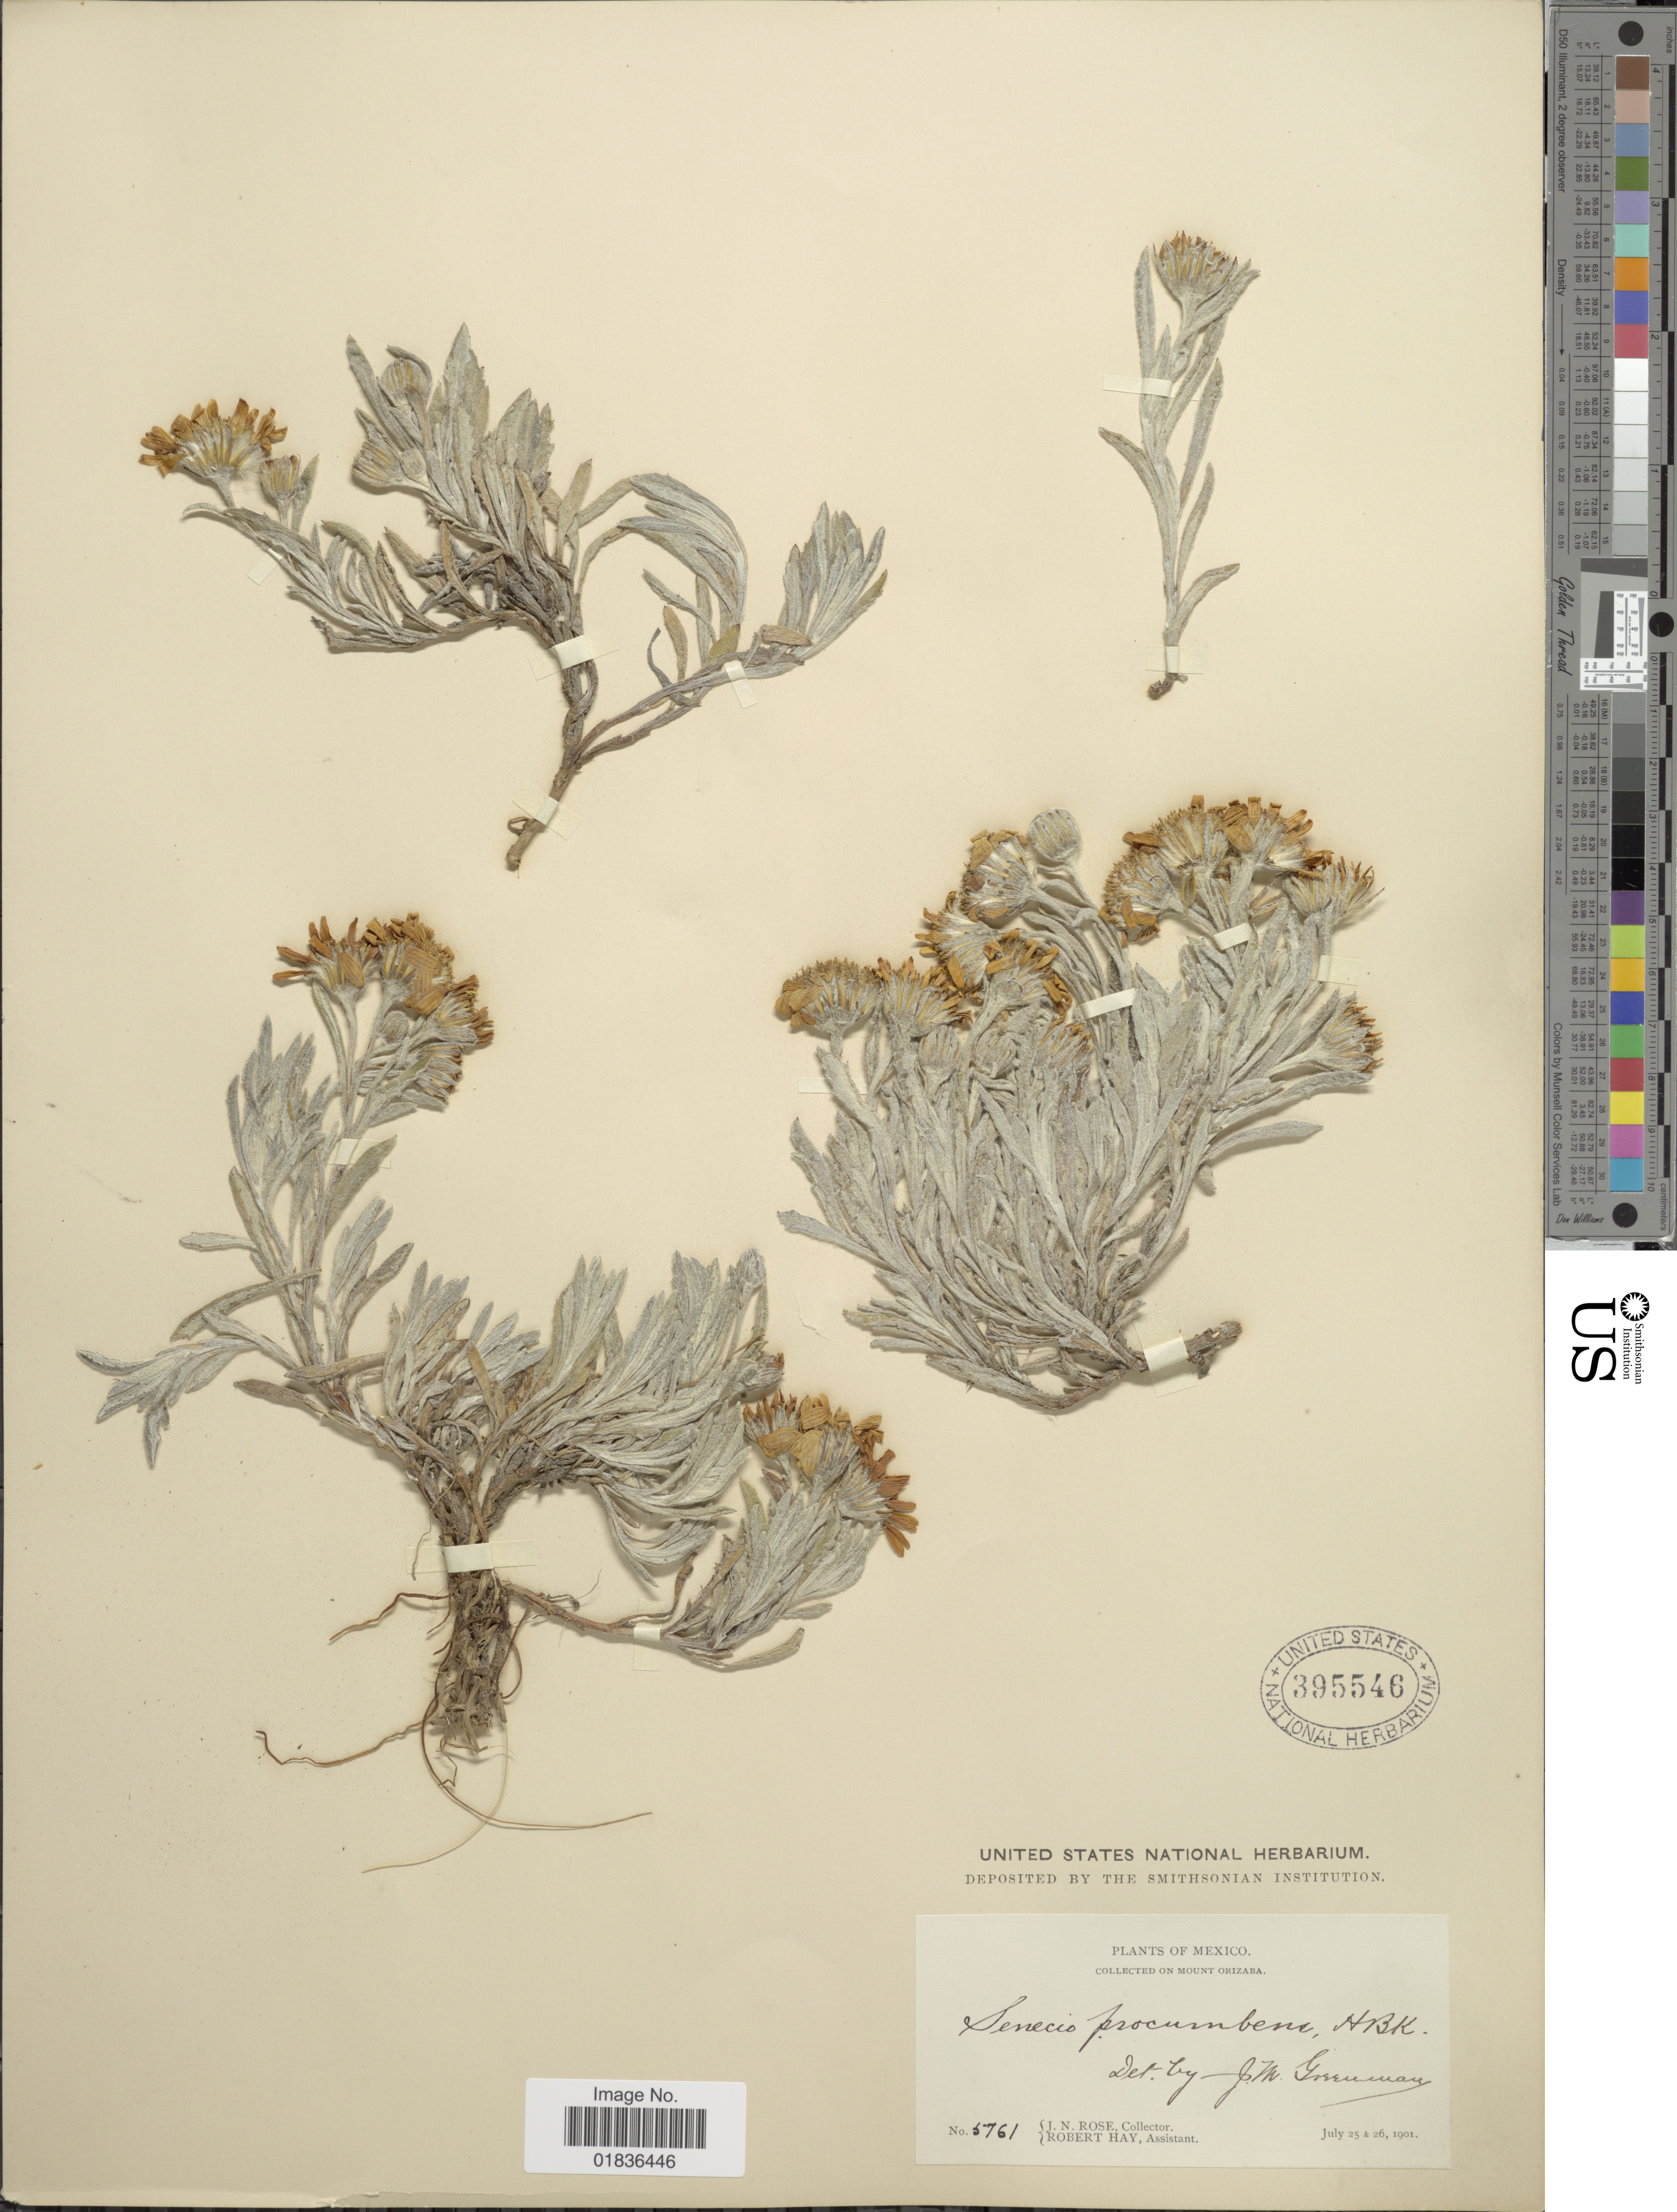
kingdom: Plantae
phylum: Tracheophyta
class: Magnoliopsida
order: Asterales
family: Asteraceae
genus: Senecio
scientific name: Senecio procumbens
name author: Kunth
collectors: J. N. Rose & R. Hay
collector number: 6761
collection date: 1901-07-25/1901-07-26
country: Mexico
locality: On Mount Orizaba.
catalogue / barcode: US 395546